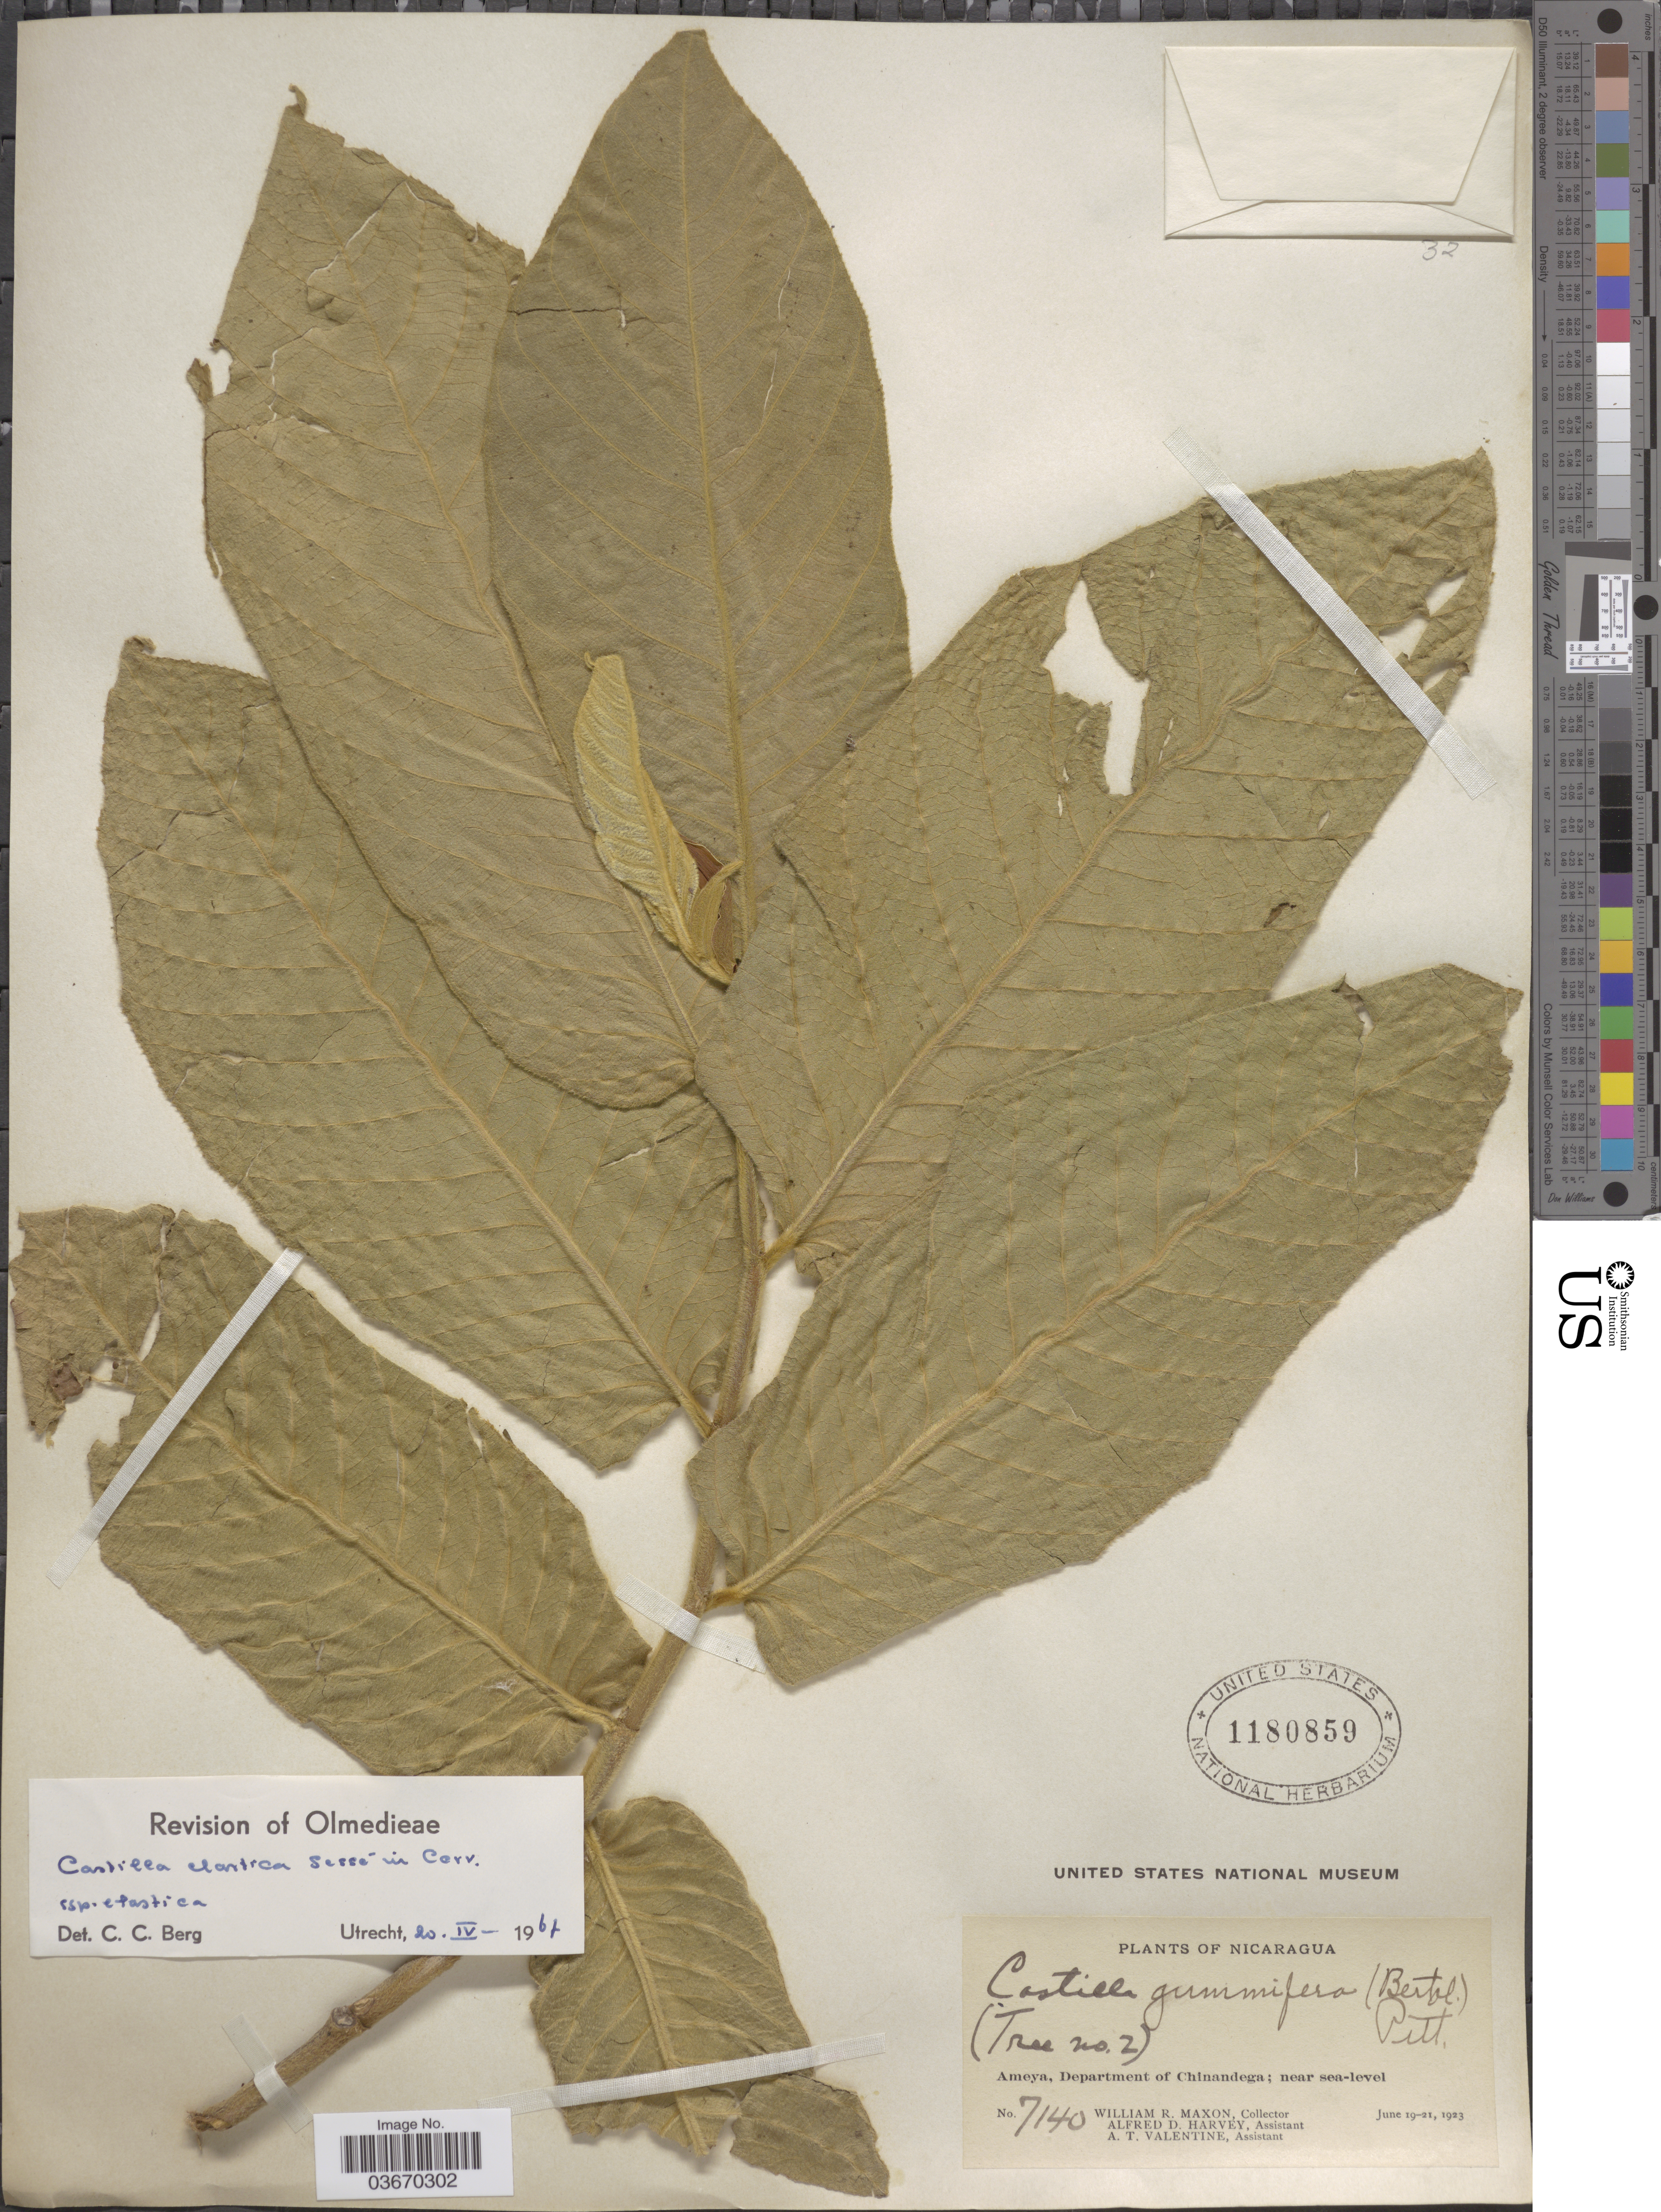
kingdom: Plantae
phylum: Tracheophyta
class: Magnoliopsida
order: Rosales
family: Moraceae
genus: Castilla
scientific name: Castilla elastica subsp. elastica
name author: Sessé ex Cerv.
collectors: W. R. Maxon, A. D. Harvey & A. Valentine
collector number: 7140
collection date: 1923-06-19/1923-06-21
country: Nicaragua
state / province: Chinandega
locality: Ameya, Department of Chinandega.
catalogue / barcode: US 1180859